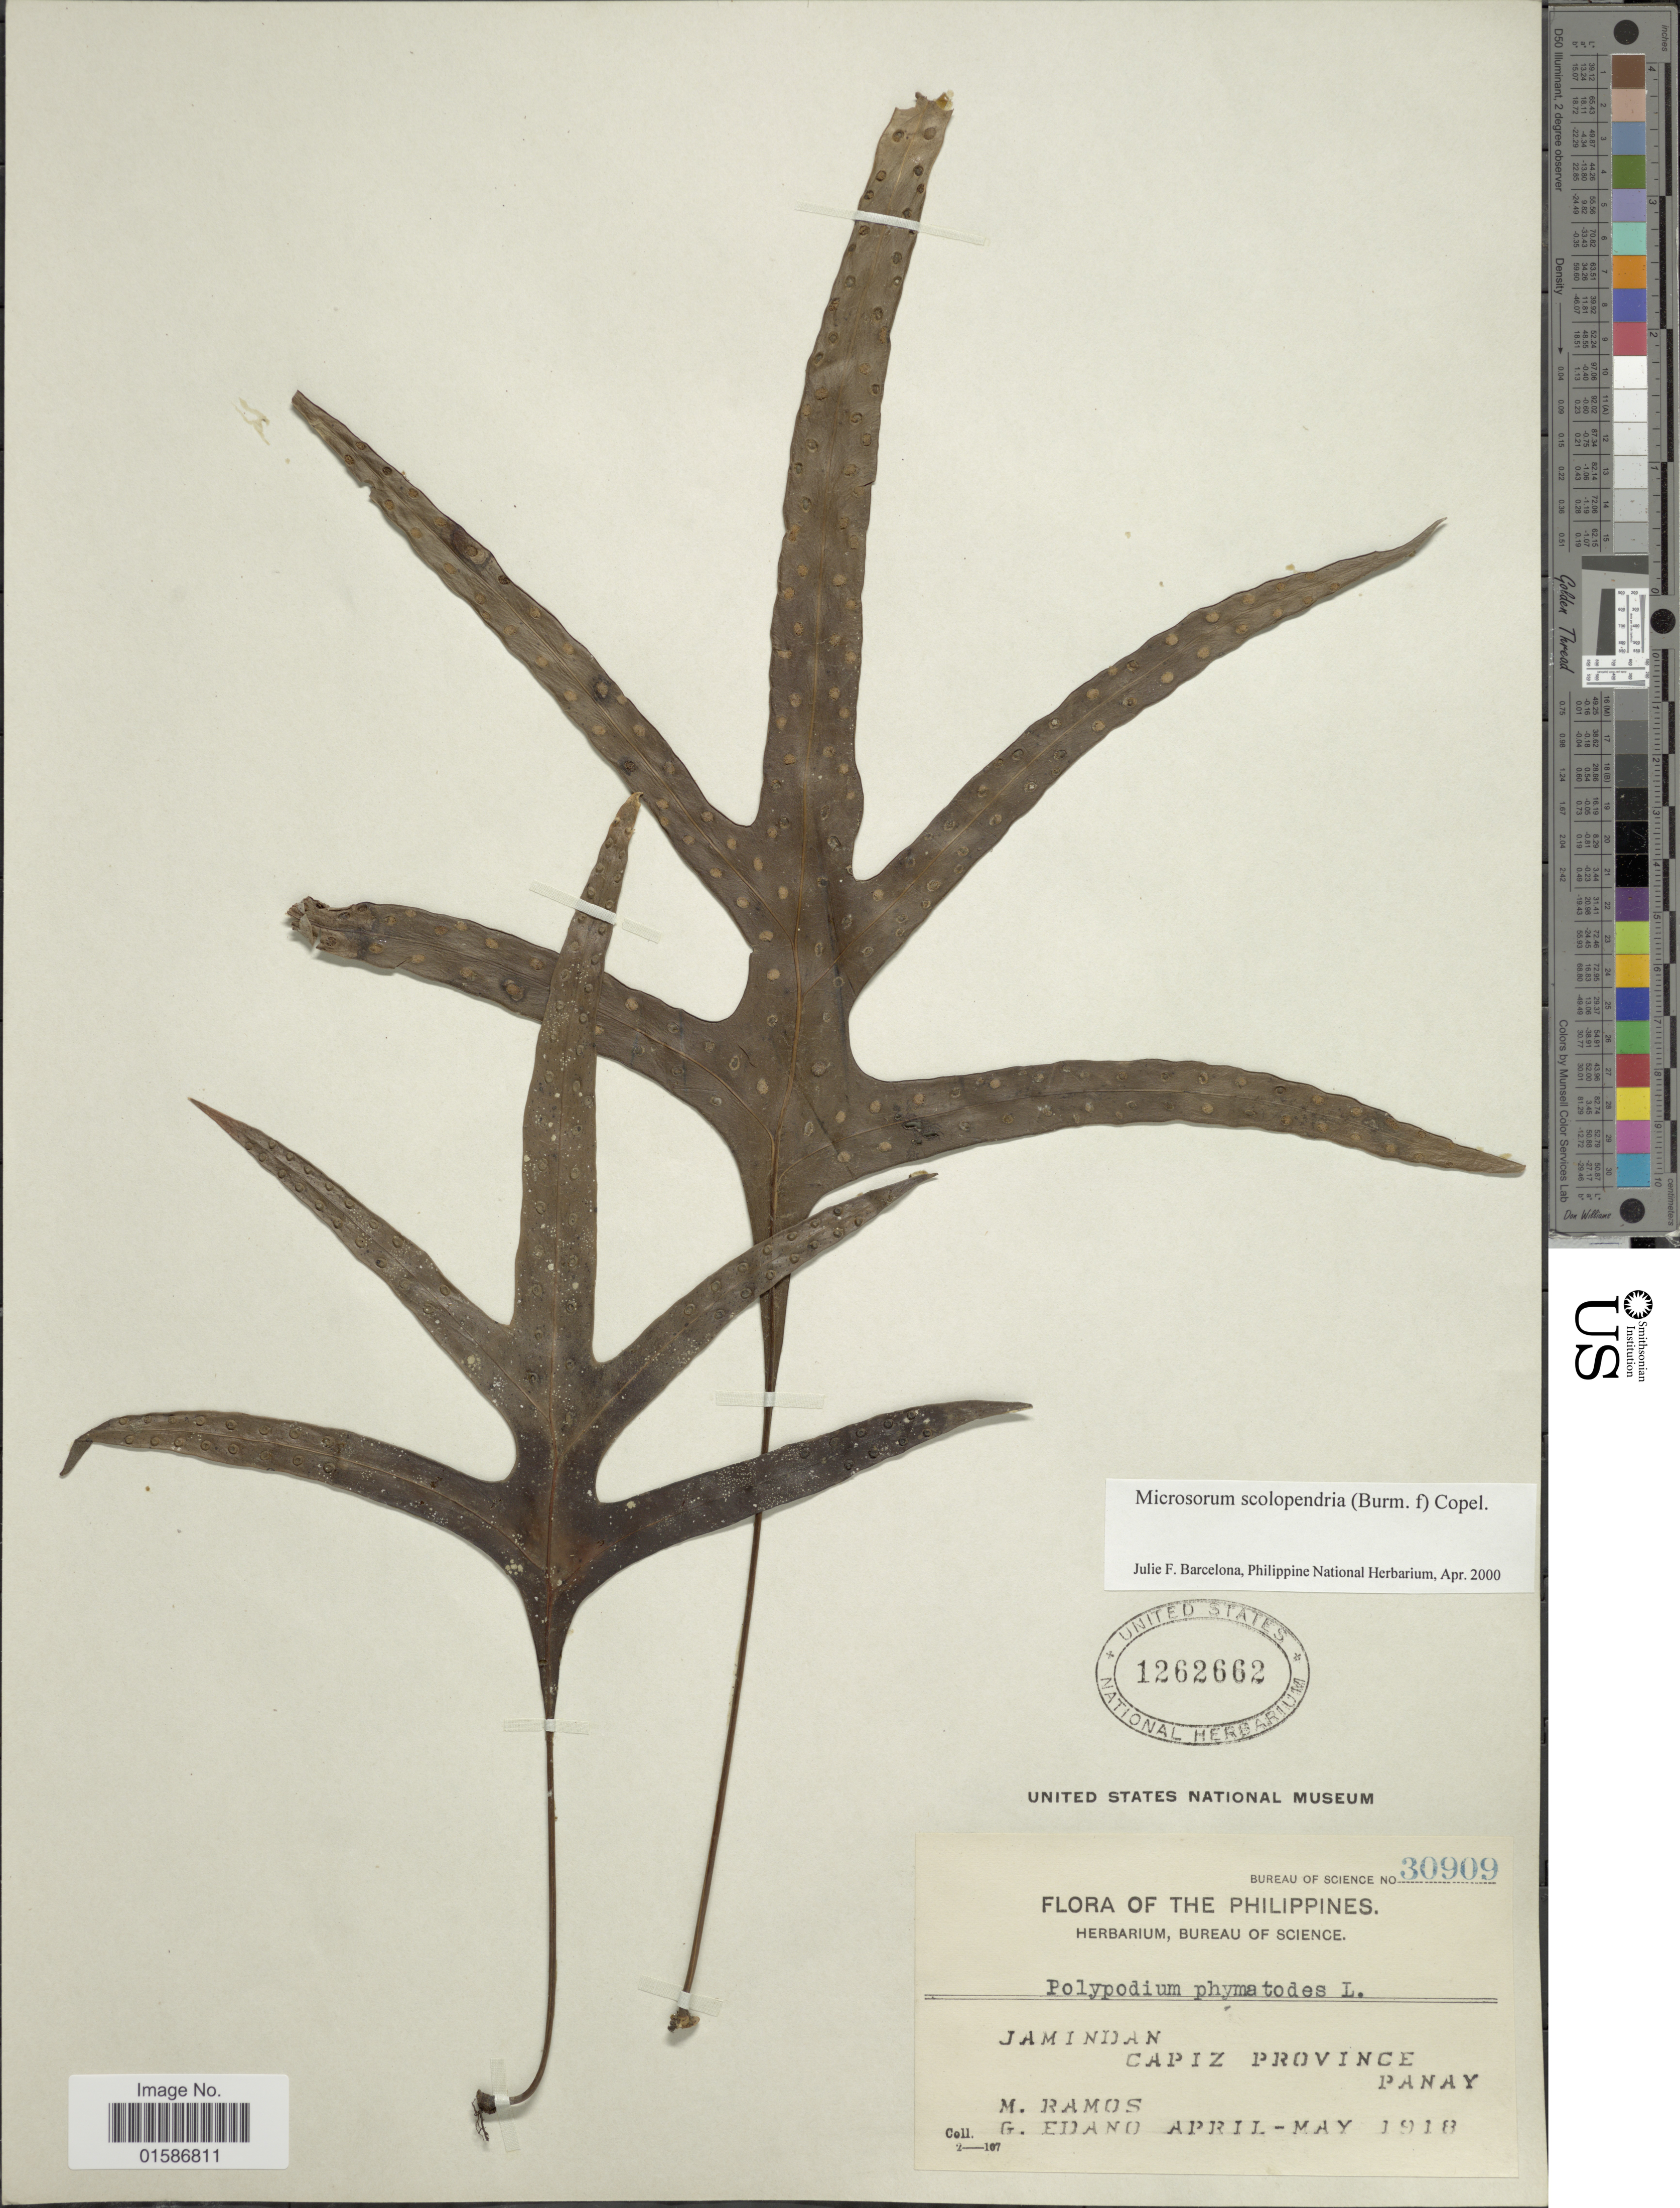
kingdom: Plantae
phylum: Tracheophyta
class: Polypodiopsida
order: Polypodiales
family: Polypodiaceae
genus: Microsorum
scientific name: Microsorum scolopendria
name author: (Burm. f.) Copel.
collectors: M. Ramos & G. Edaño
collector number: Bureau of Science 30909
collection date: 1918-04/1918-05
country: Philippines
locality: Jamindan, Capiz province, Panay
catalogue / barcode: US 1262662